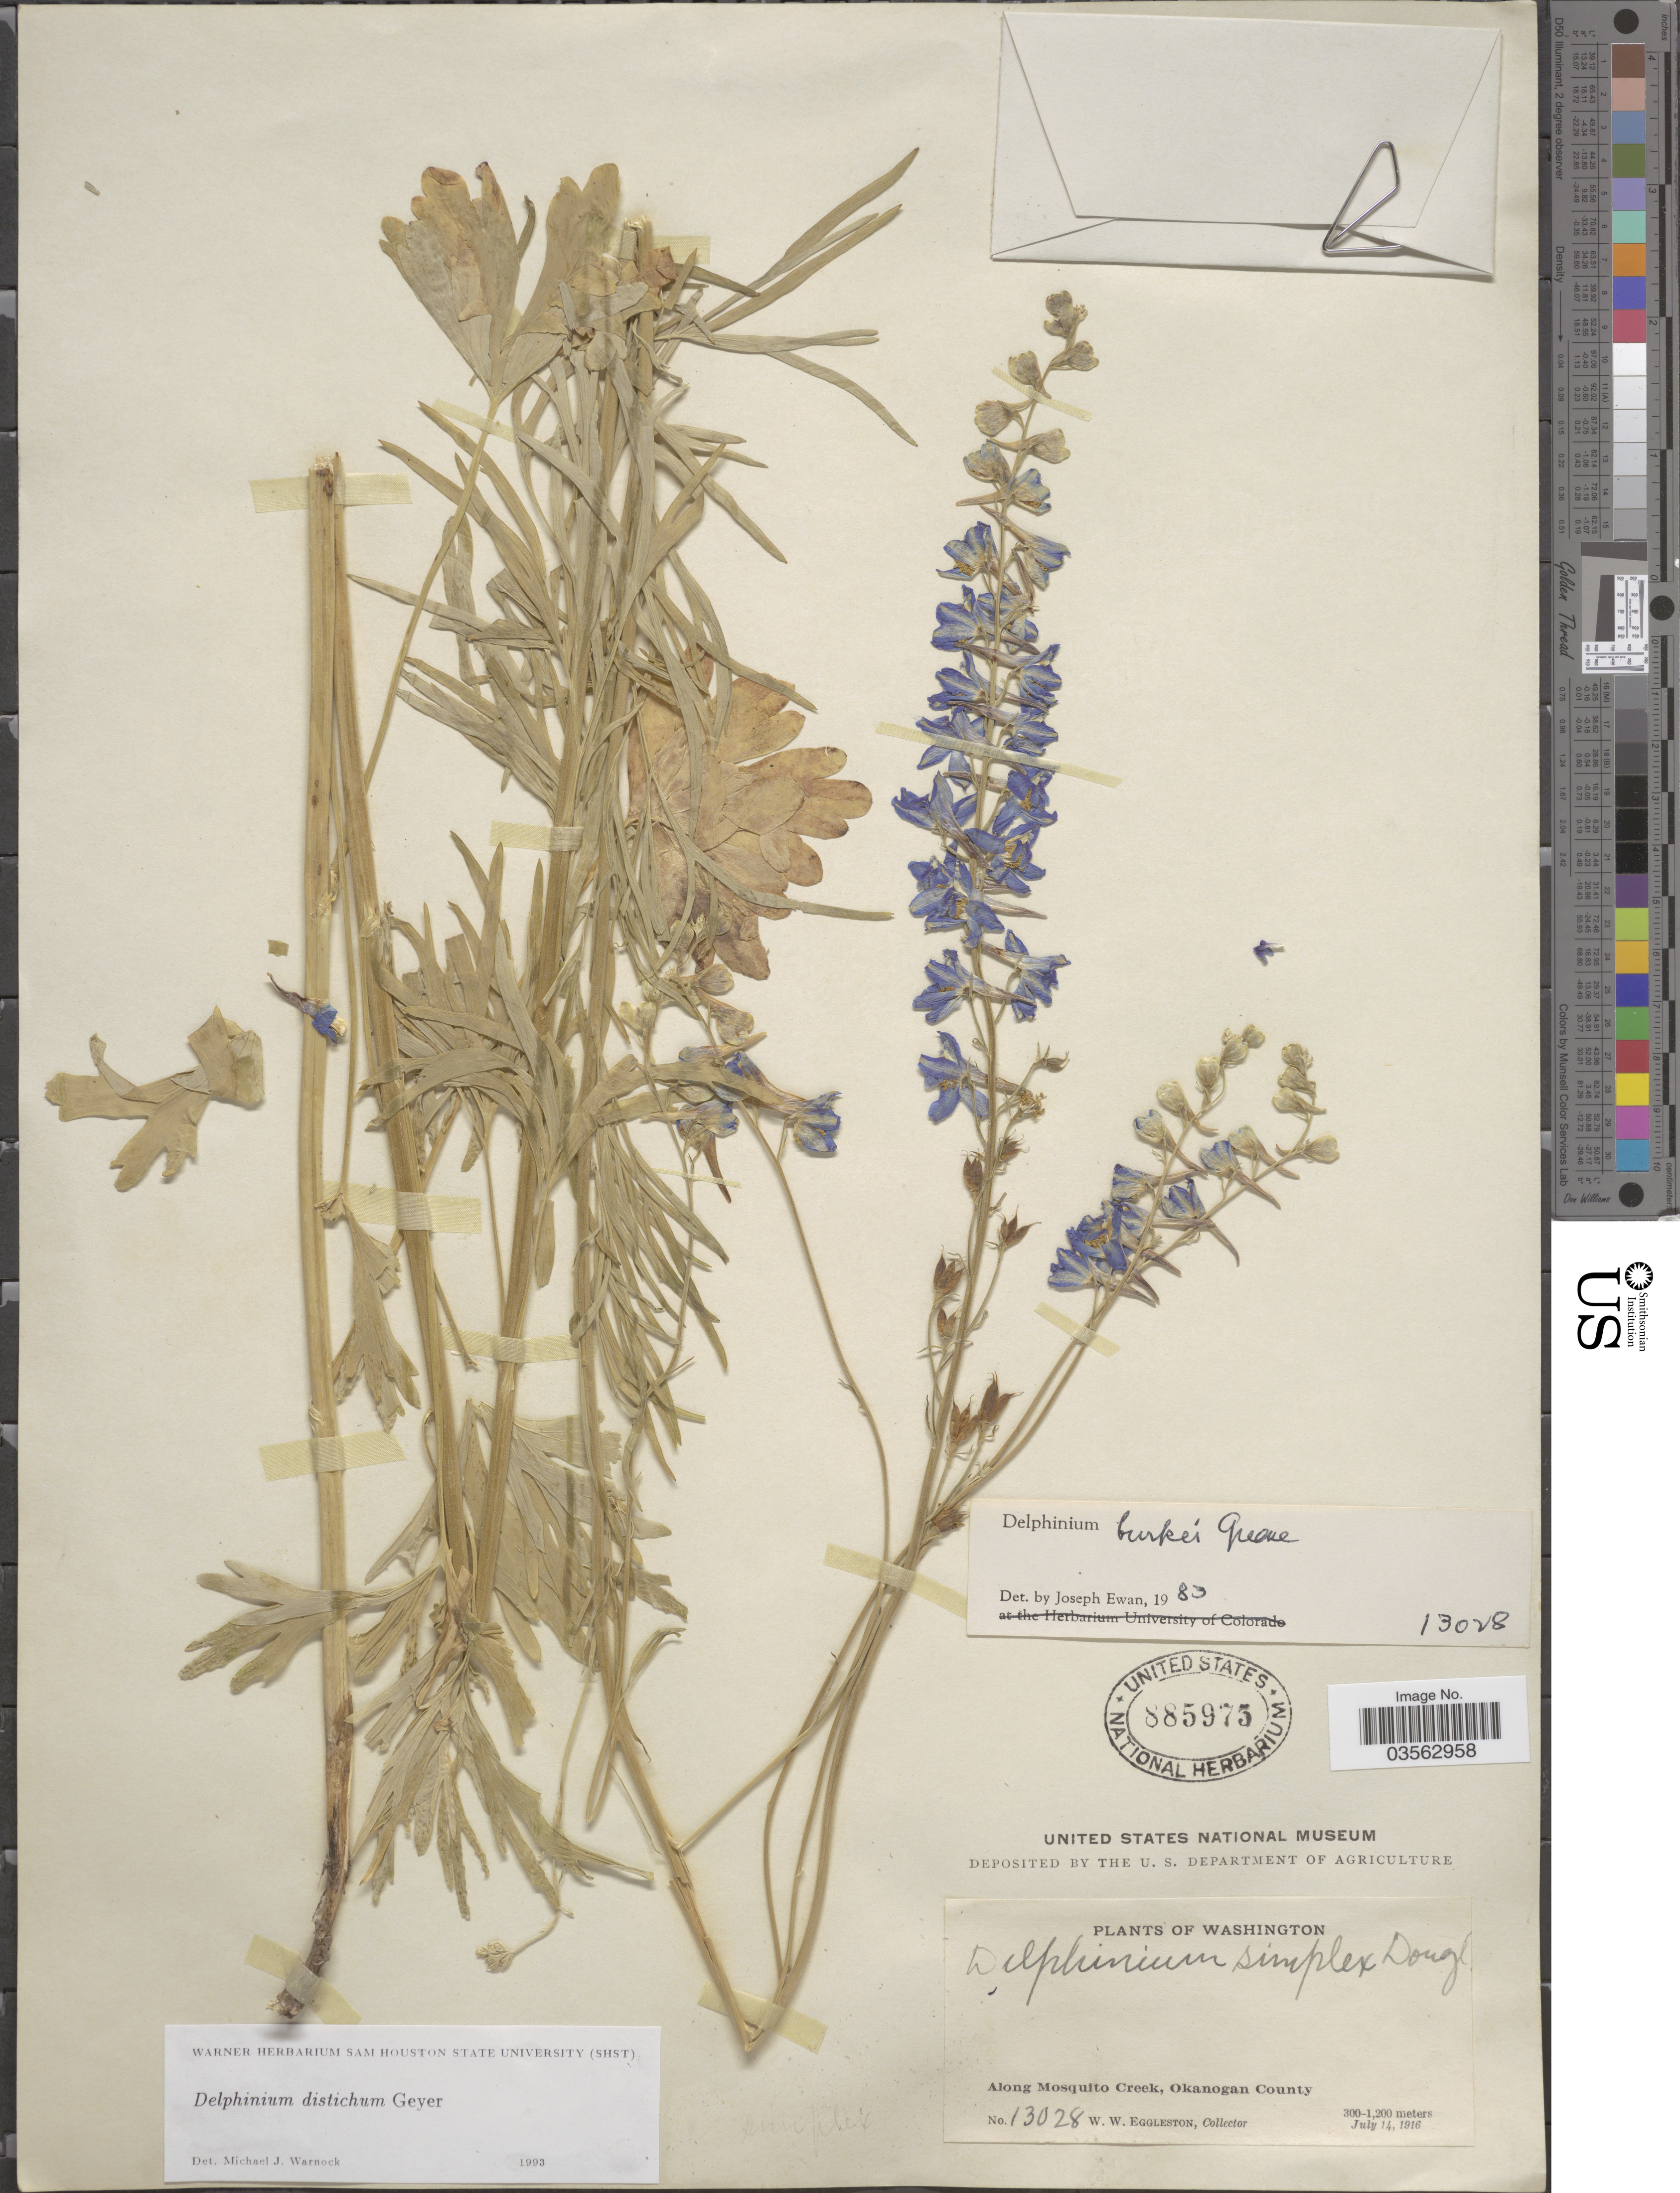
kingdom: Plantae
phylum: Tracheophyta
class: Magnoliopsida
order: Ranunculales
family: Ranunculaceae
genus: Delphinium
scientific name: Delphinium distichum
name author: Geyer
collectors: W. W. Eggleston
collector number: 13028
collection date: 1916-07-14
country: United States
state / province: Washington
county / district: Okanogan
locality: Along Mosquito Creek, Okanogan County.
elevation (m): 300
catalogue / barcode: US 885975